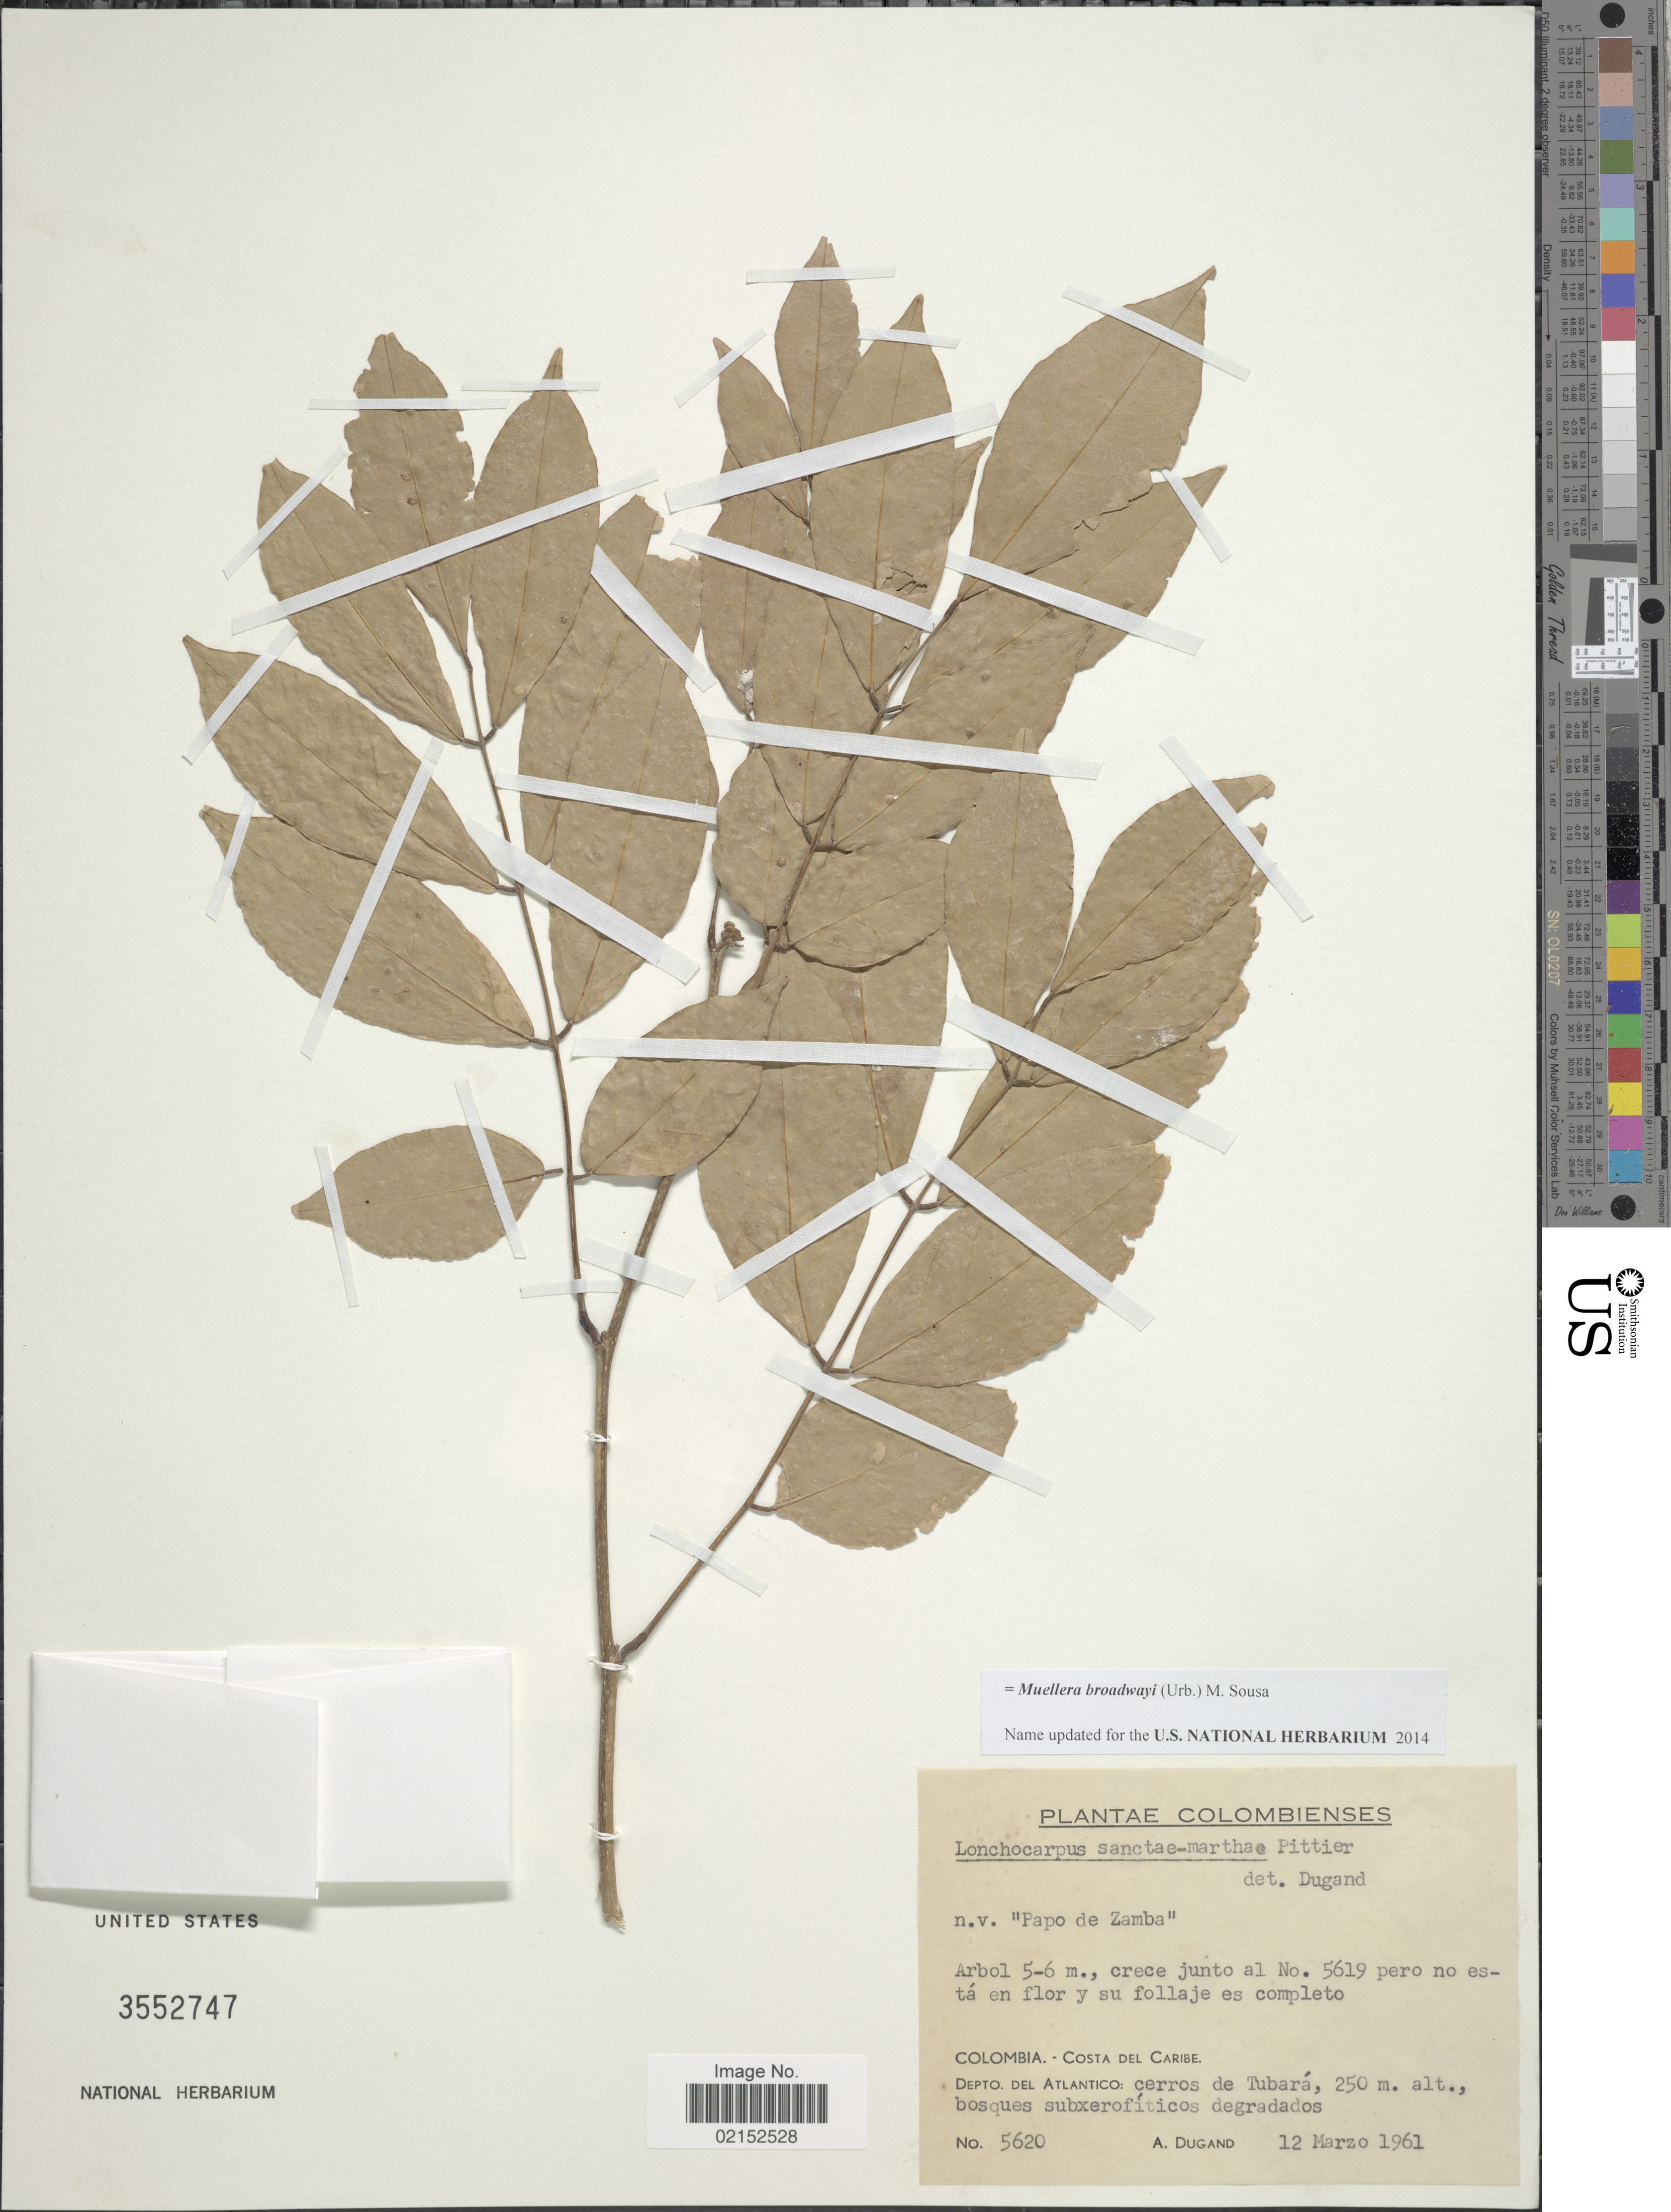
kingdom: Plantae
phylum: Tracheophyta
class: Magnoliopsida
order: Fabales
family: Fabaceae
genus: Muellera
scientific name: Muellera broadwayi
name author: (Urb.) M. Sousa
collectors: A. Dugand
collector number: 5620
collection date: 1961-03-12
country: Colombia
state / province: Atlántico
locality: Costa del Caribe. Cerros de Tubara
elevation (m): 250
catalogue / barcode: US 3552747